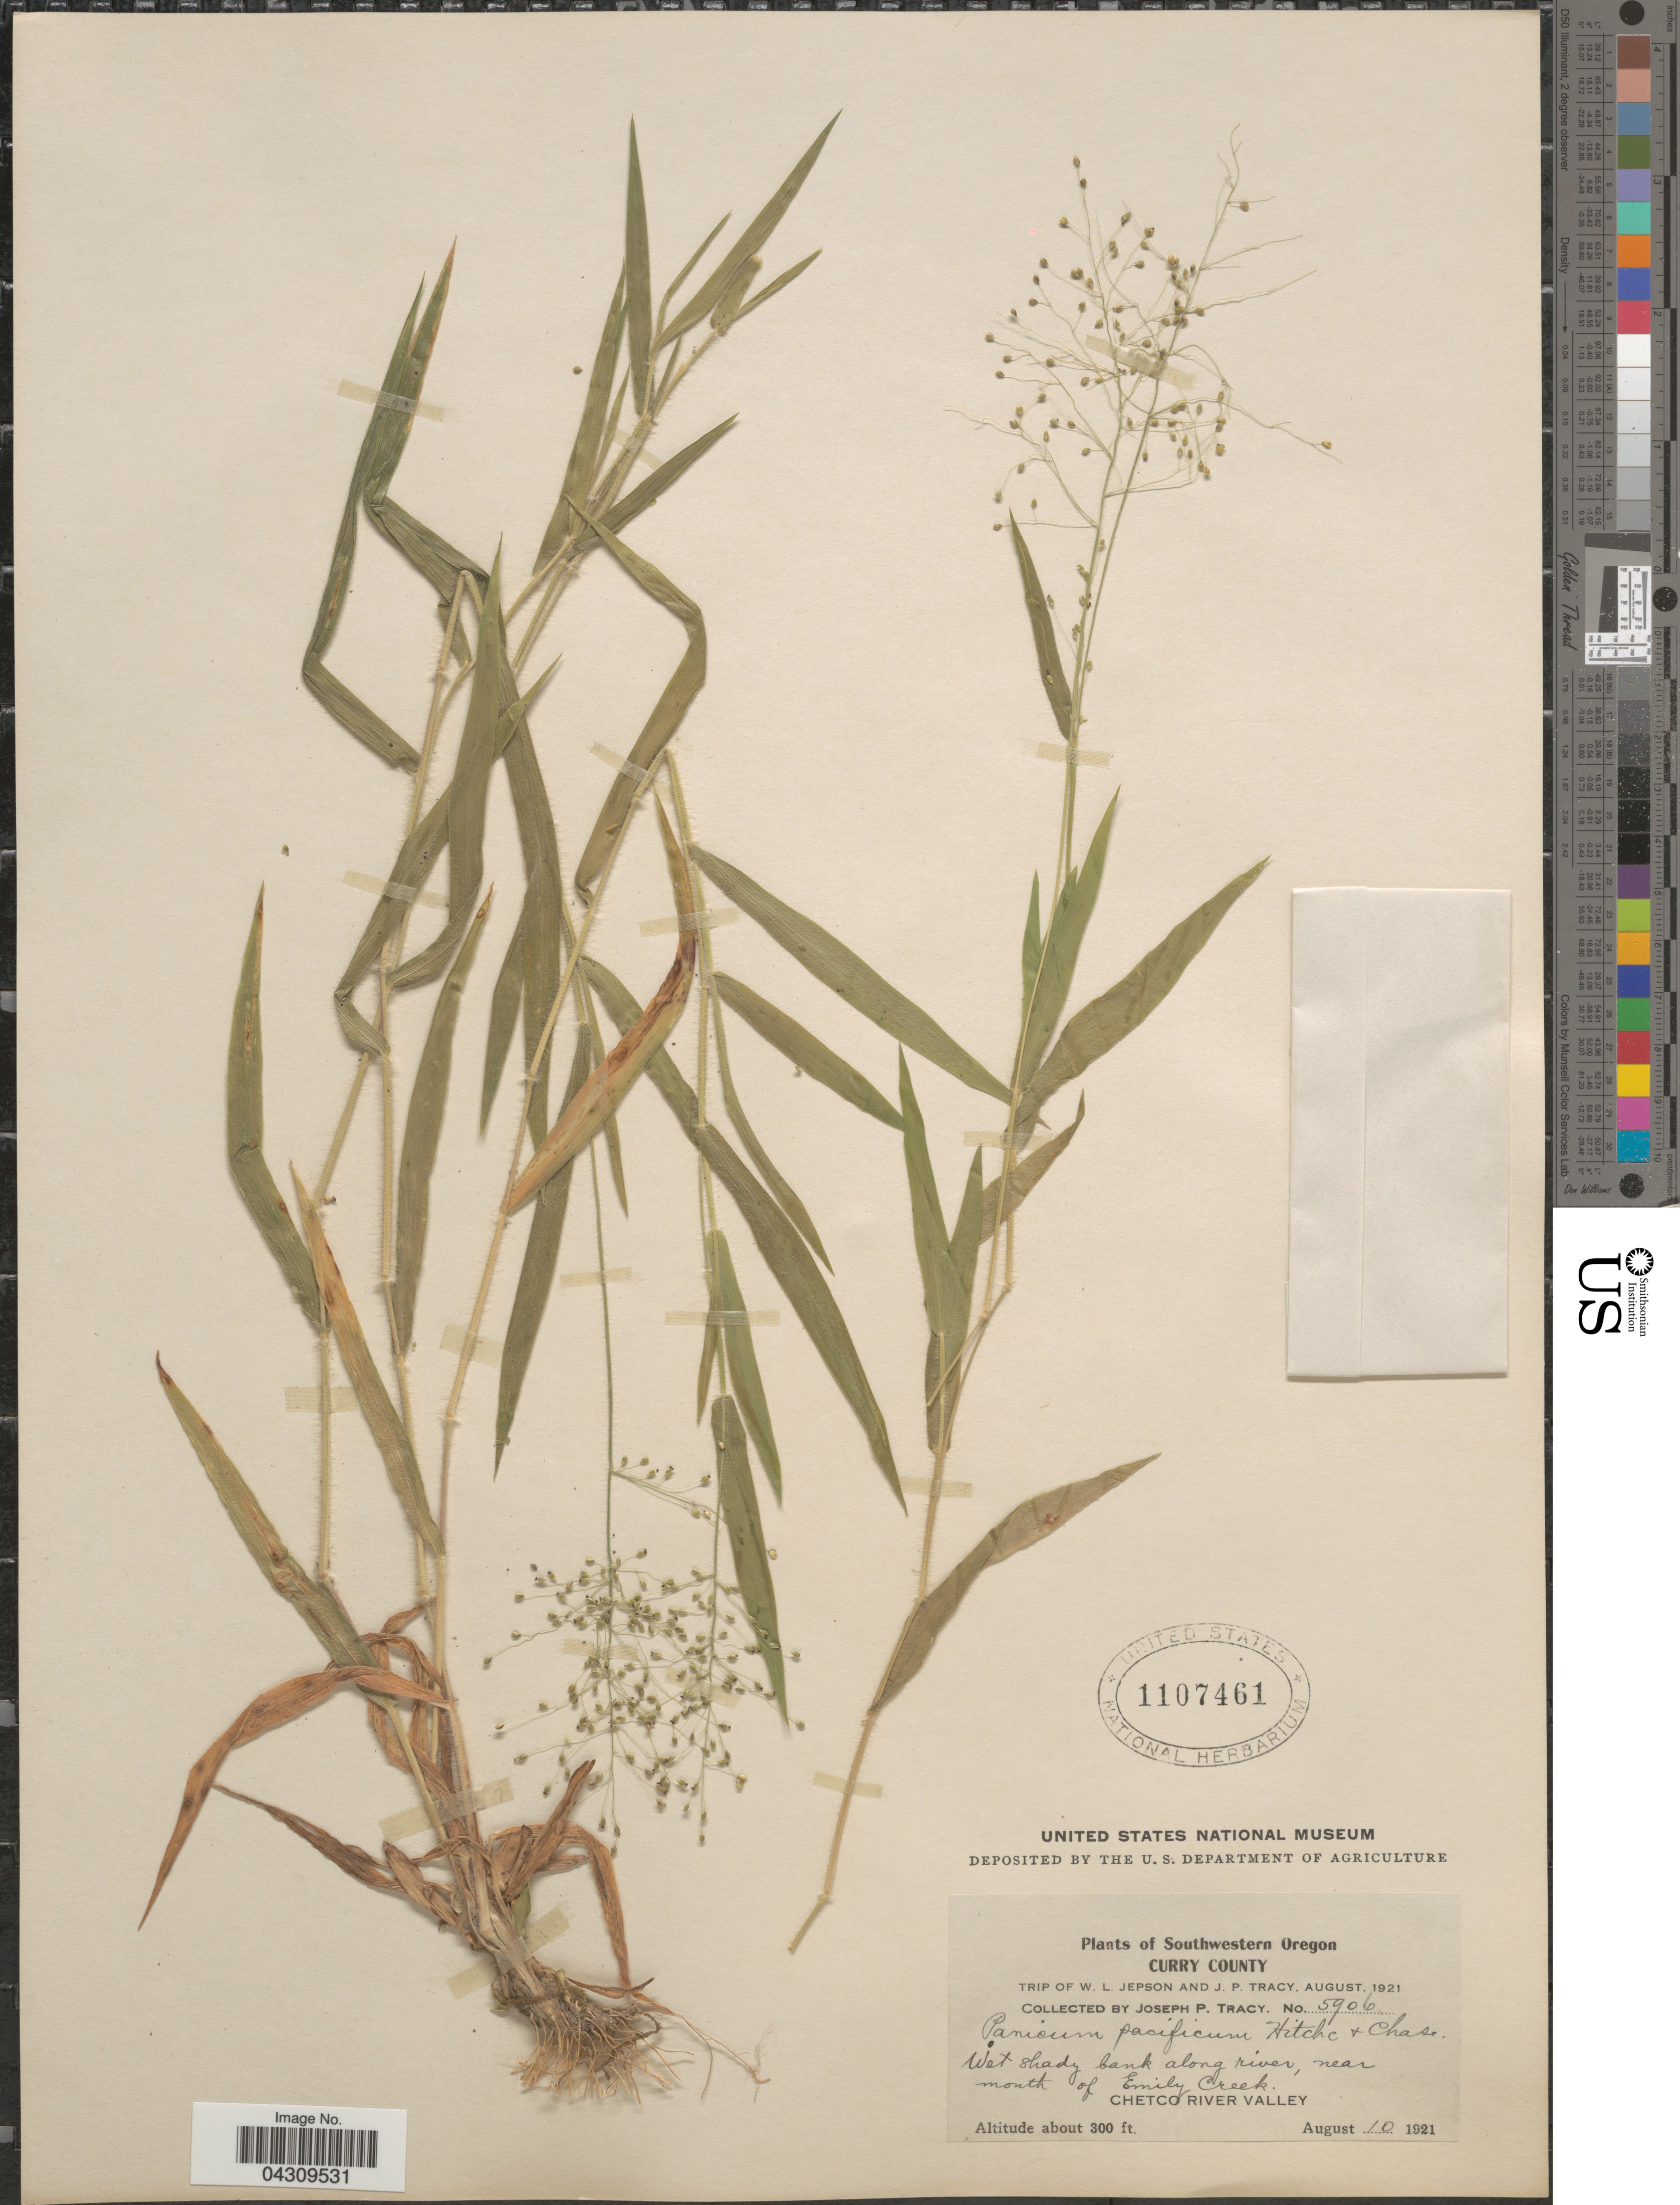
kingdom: Plantae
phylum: Tracheophyta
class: Liliopsida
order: Poales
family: Poaceae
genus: Dichanthelium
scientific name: Dichanthelium acuminatum var. acuminatum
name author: (Sw.) Gould & C.A. Clark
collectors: J. Tracy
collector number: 5906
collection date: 1921-08-10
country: United States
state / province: Oregon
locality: Southwestern Oregon. Curry County. Trip of W.L. Jepson and J.P. Tracy, August, 1921. Wet shady bank along river, near mouth of Emily Creek. Chetco River Valley.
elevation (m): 91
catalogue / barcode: US 1107461